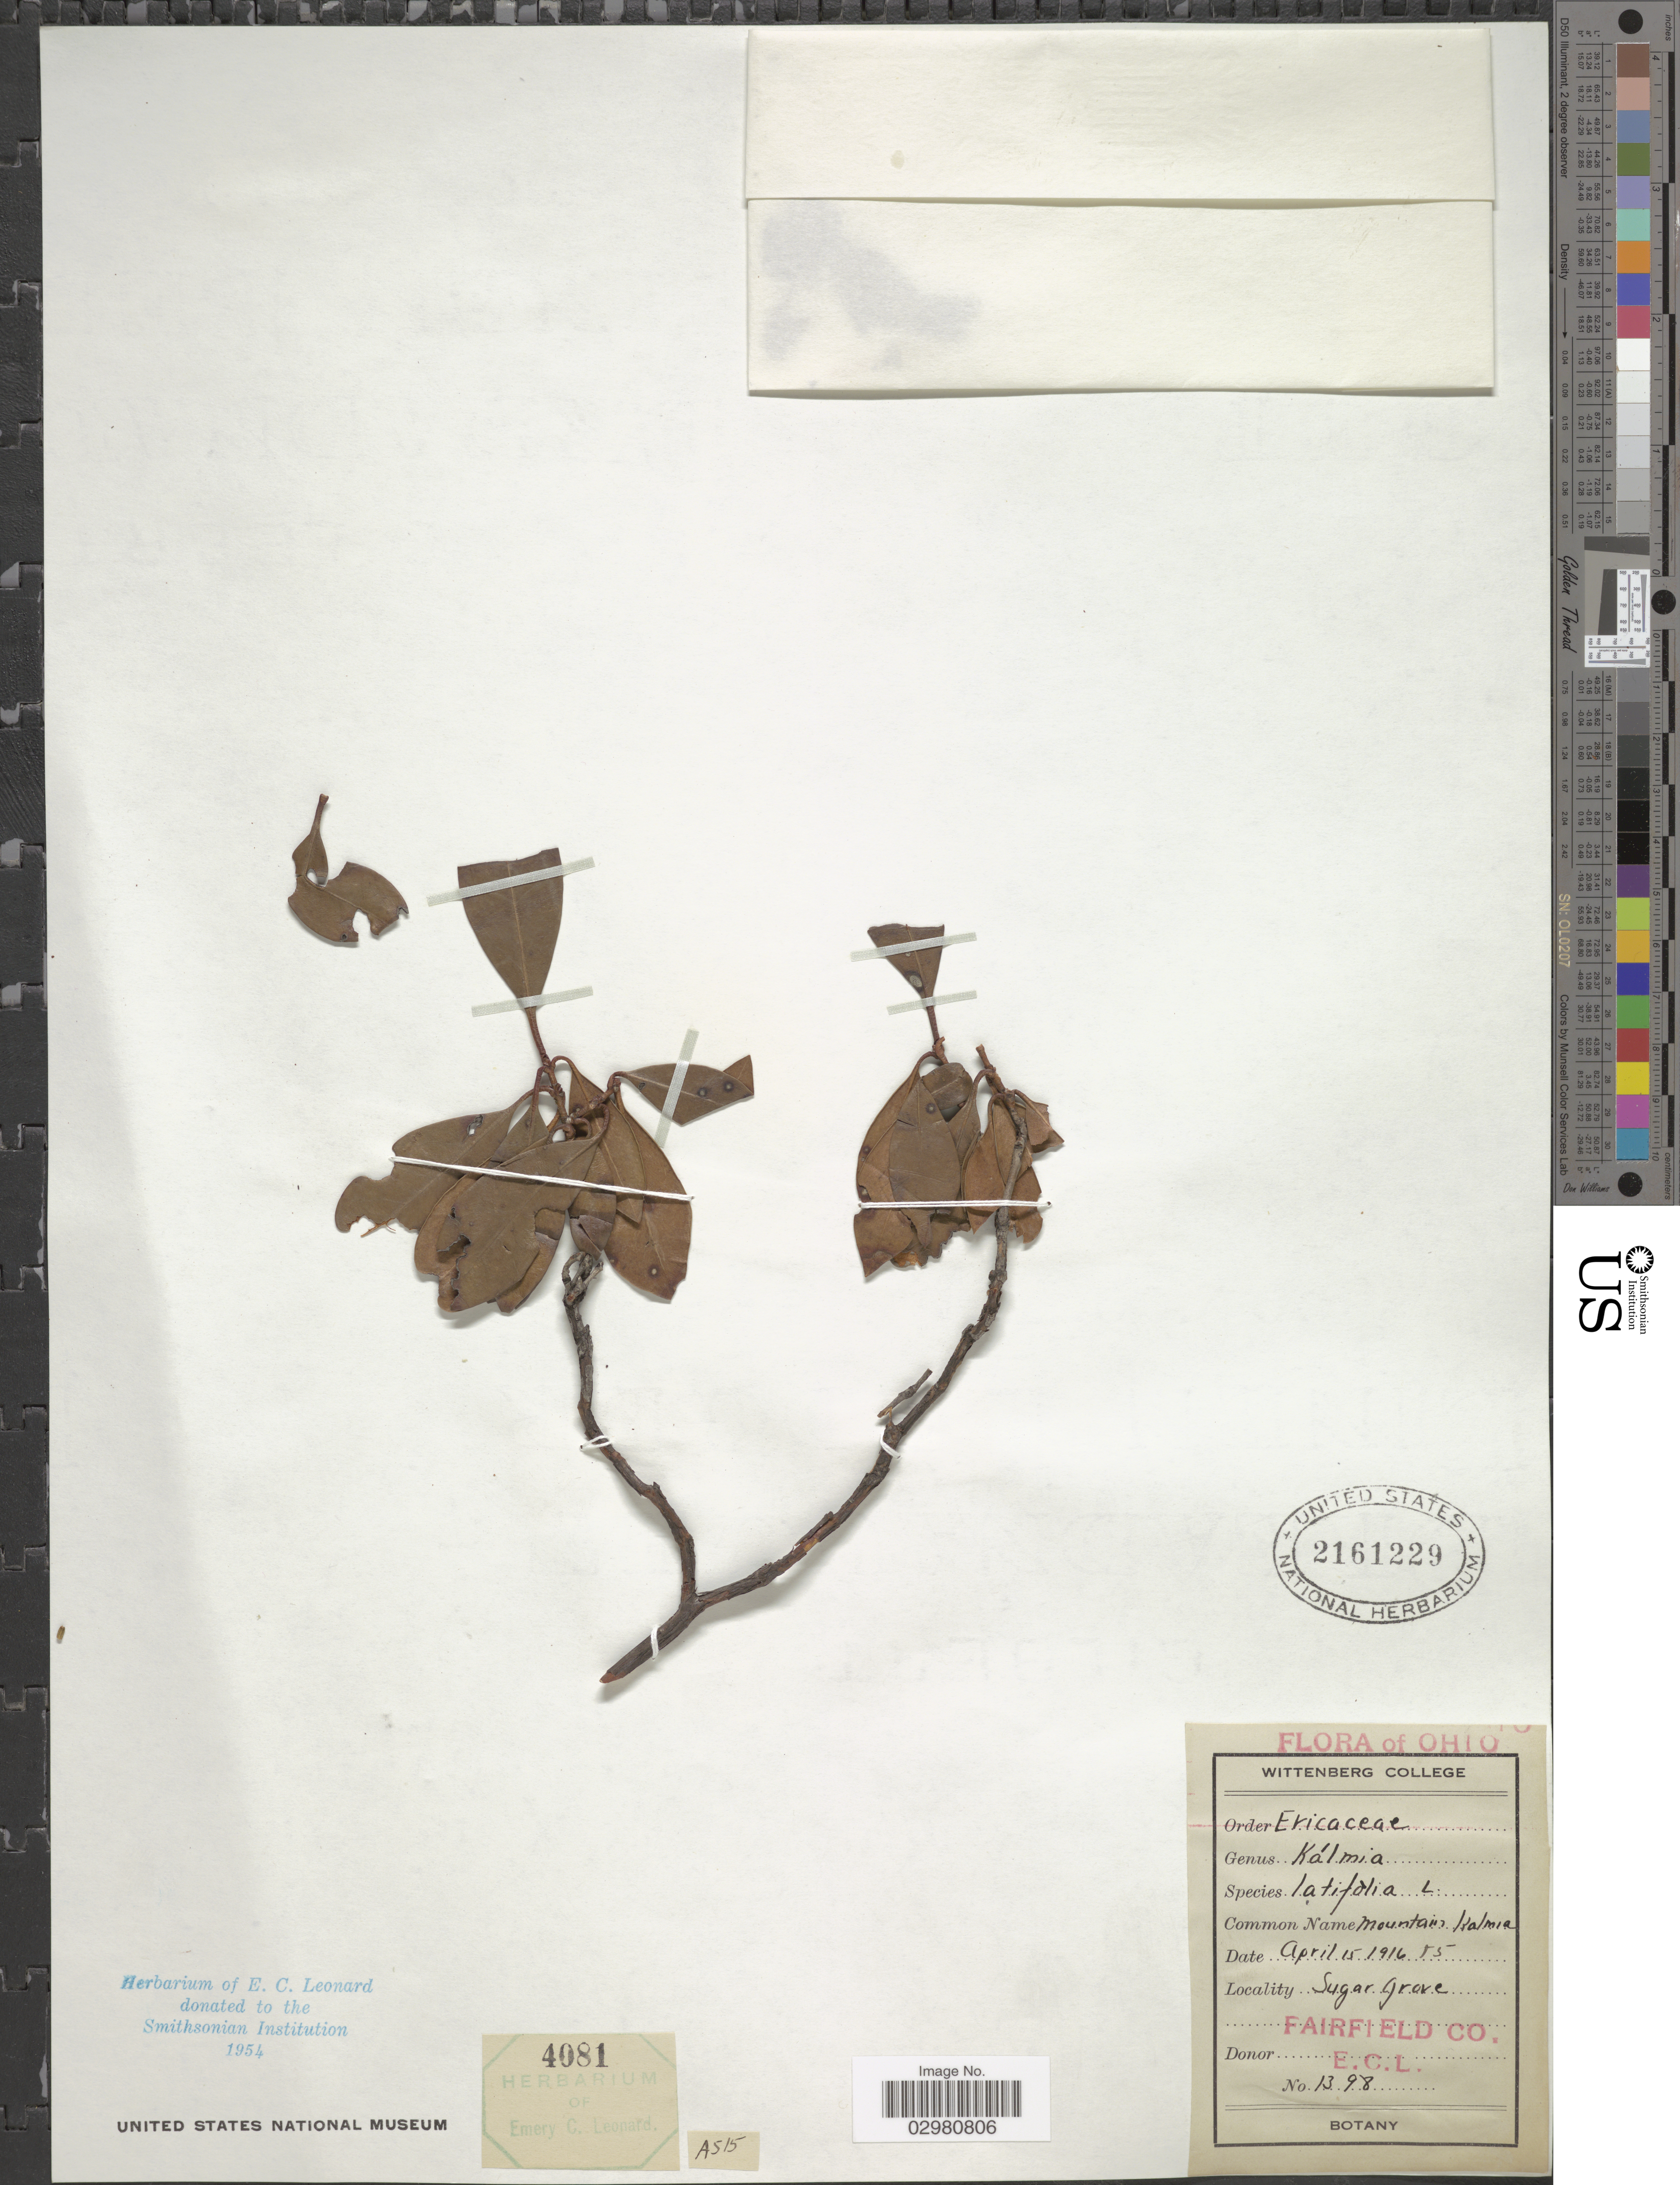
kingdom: Plantae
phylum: Tracheophyta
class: Magnoliopsida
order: Ericales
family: Ericaceae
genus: Kalmia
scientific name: Kalmia latifolia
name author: L.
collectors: E. C. Leonard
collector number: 1398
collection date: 1916-04-15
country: United States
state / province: Ohio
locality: Sugar Grove. Fairfield Co. T5.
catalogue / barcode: US 2161229